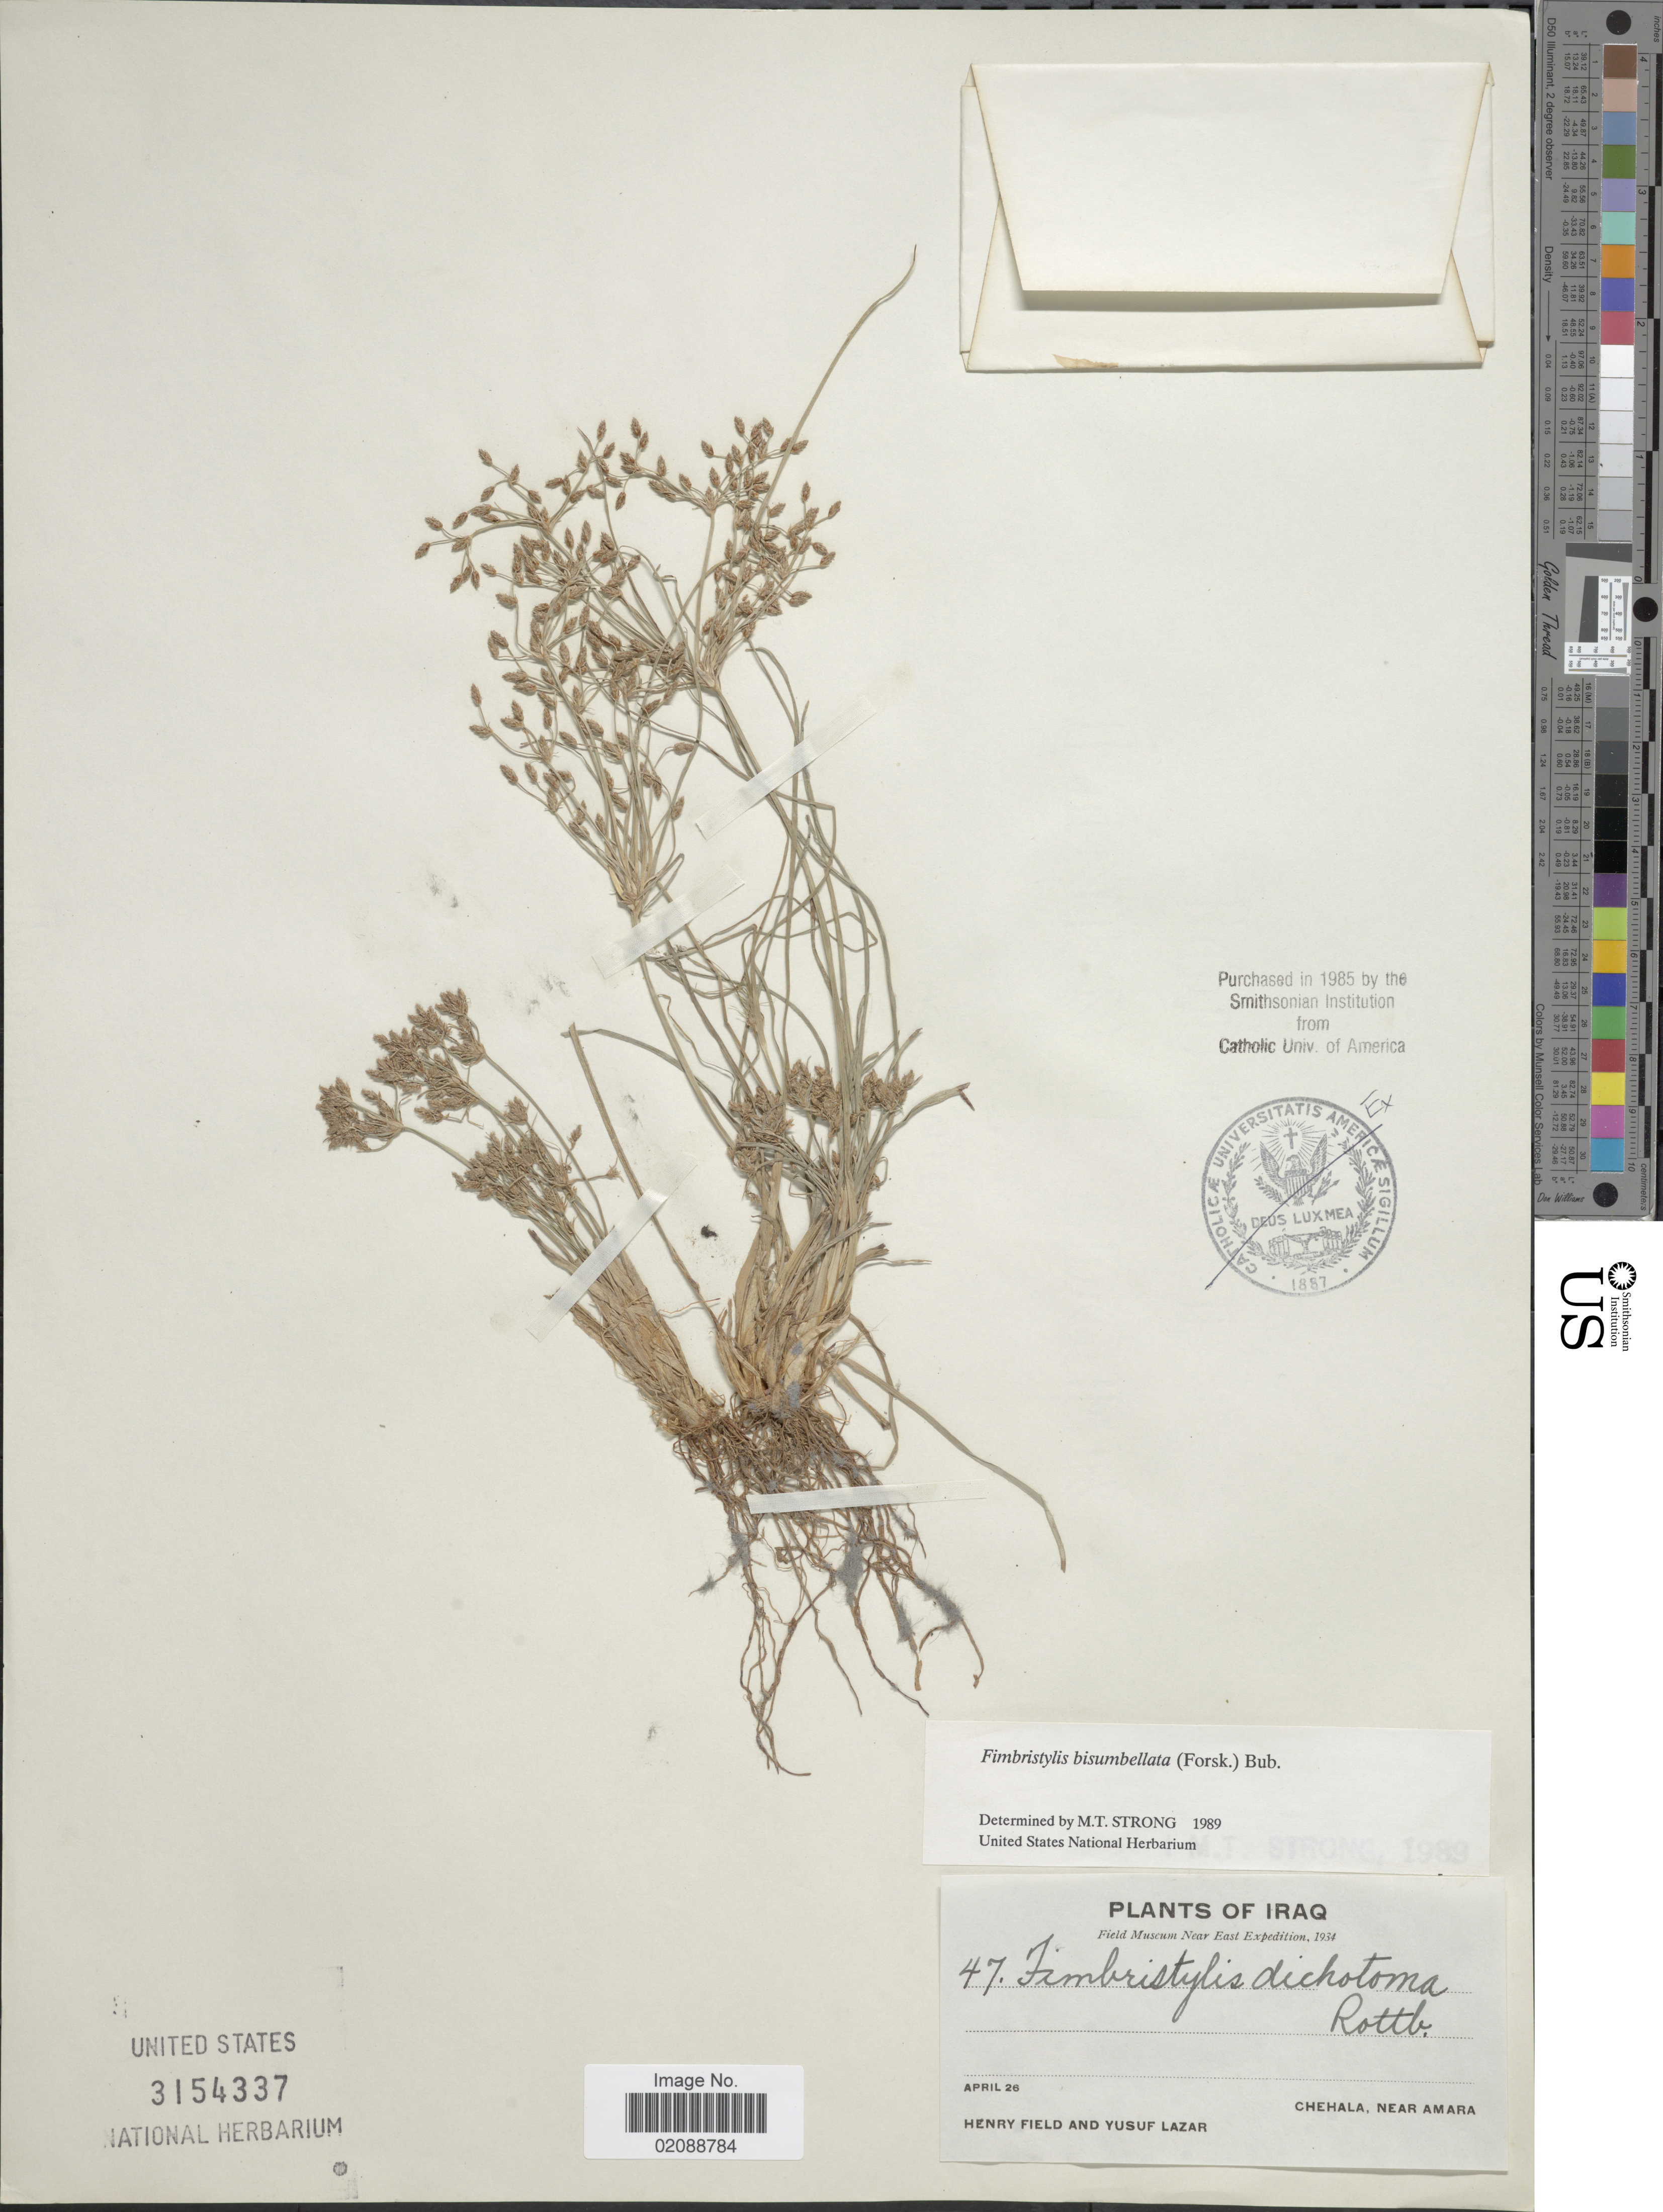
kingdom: Plantae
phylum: Tracheophyta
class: Liliopsida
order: Poales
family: Cyperaceae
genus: Fimbristylis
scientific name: Fimbristylis bisumbellata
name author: (Forssk.) Bubani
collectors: H. Field & Y. Lazar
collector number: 47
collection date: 1934-04-26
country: Iraq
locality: Chehala, near Amara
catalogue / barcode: US 3154337